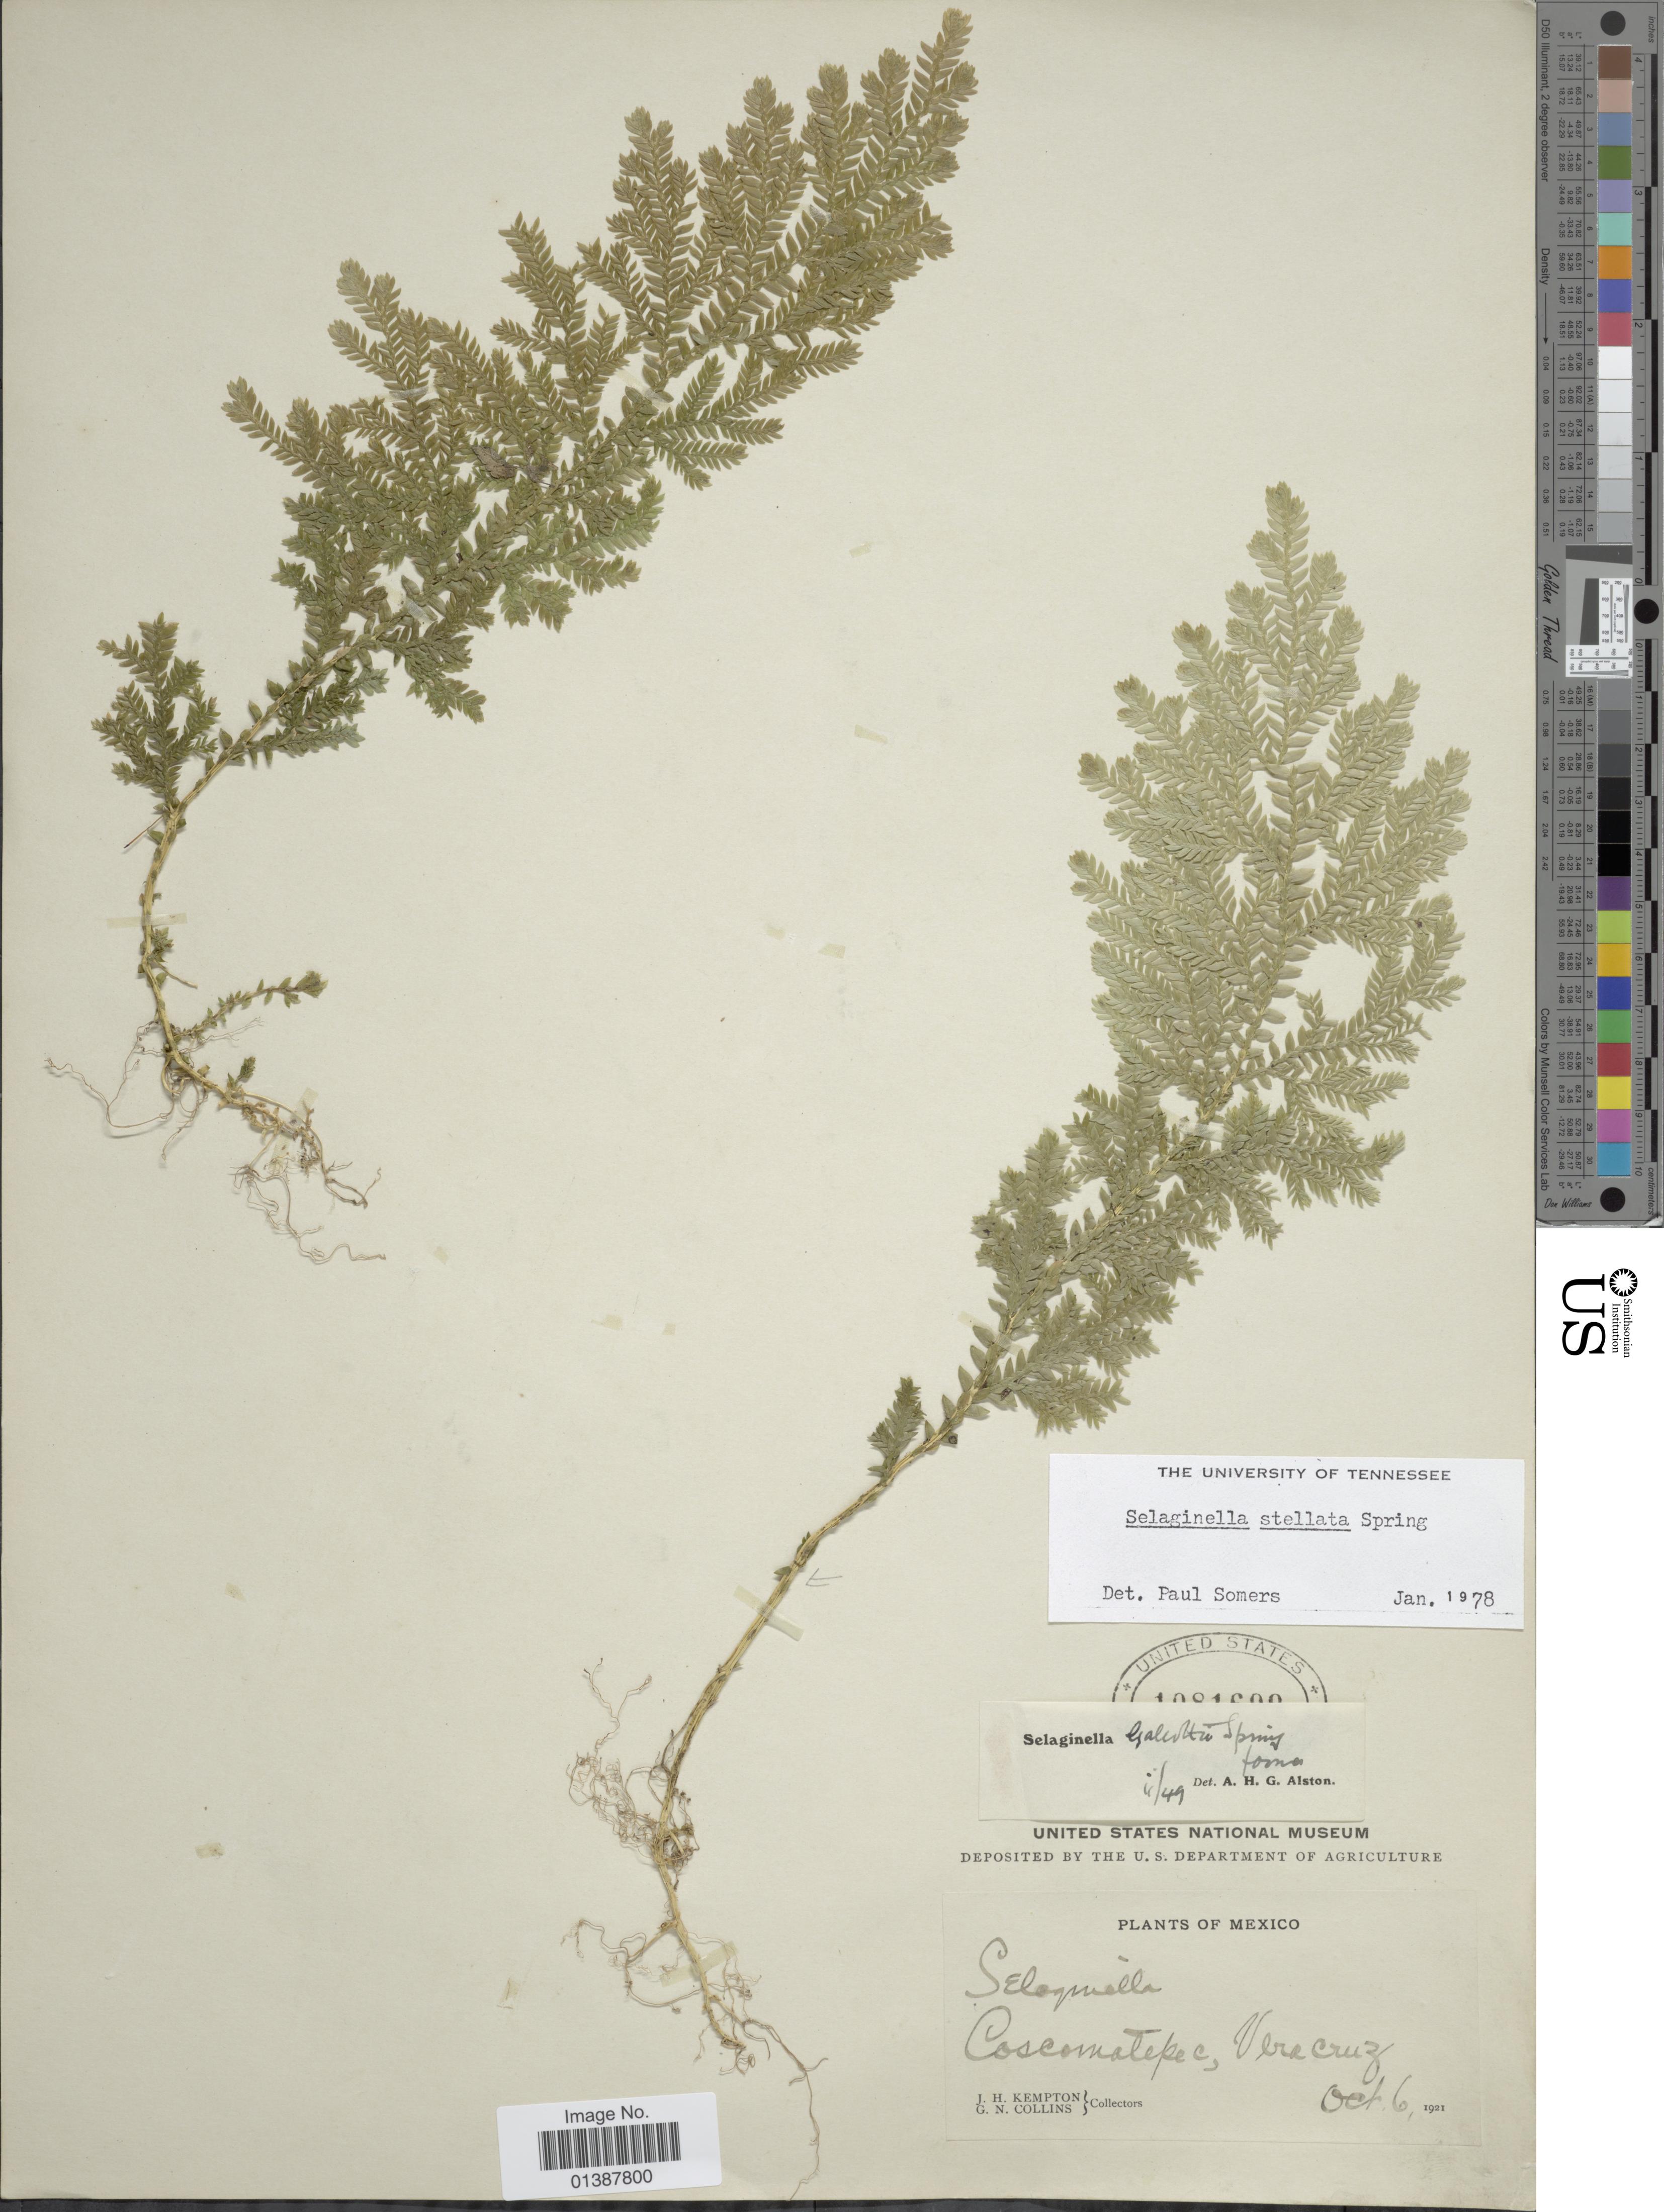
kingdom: Plantae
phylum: Tracheophyta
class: Lycopodiopsida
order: Selaginellales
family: Selaginellaceae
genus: Selaginella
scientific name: Selaginella galeottii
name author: Spring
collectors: J. H. Kempton & G. Collins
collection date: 1921-10-06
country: Mexico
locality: Coscomatepec, Veracruz